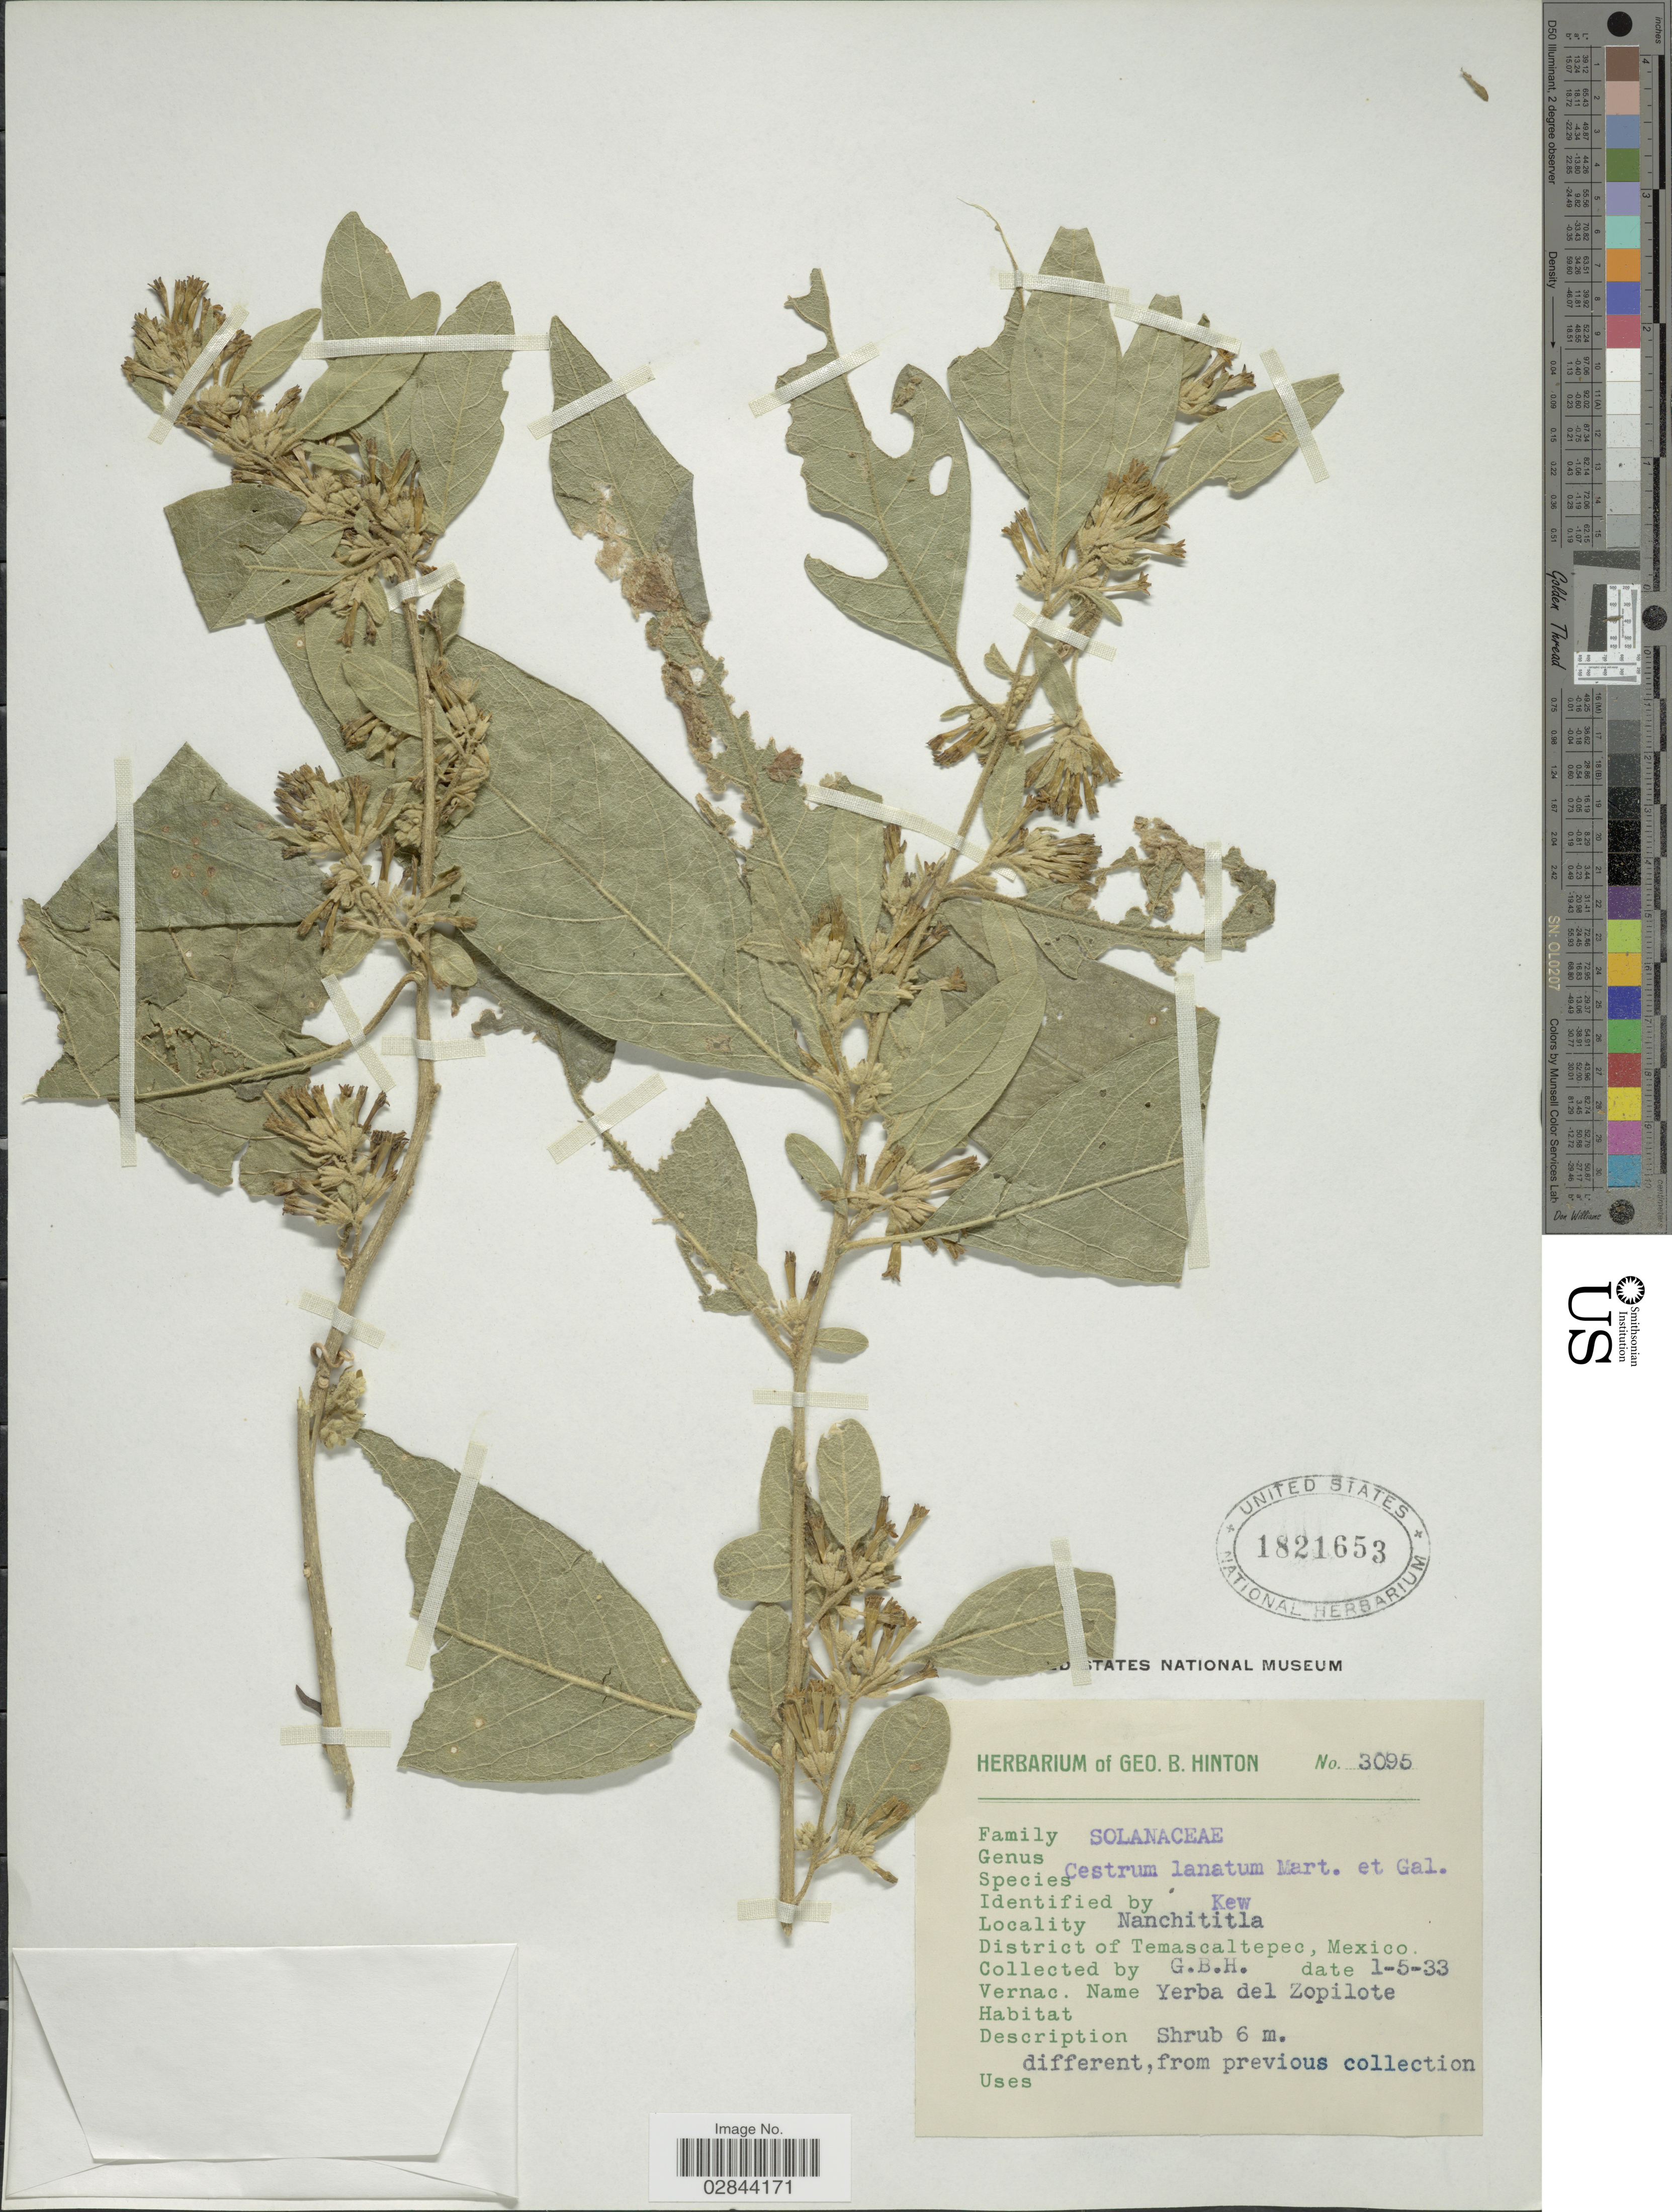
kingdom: Plantae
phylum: Tracheophyta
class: Magnoliopsida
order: Solanales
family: Solanaceae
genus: Cestrum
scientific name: Cestrum lanatum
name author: M. Martens & Galeotti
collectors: G. B. Hinton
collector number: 3095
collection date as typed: Transcribed d/m/y: 1/5/33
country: Mexico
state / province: México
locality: Nanchititla, District of Temascaltepec, Mexico.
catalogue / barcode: US 1821653